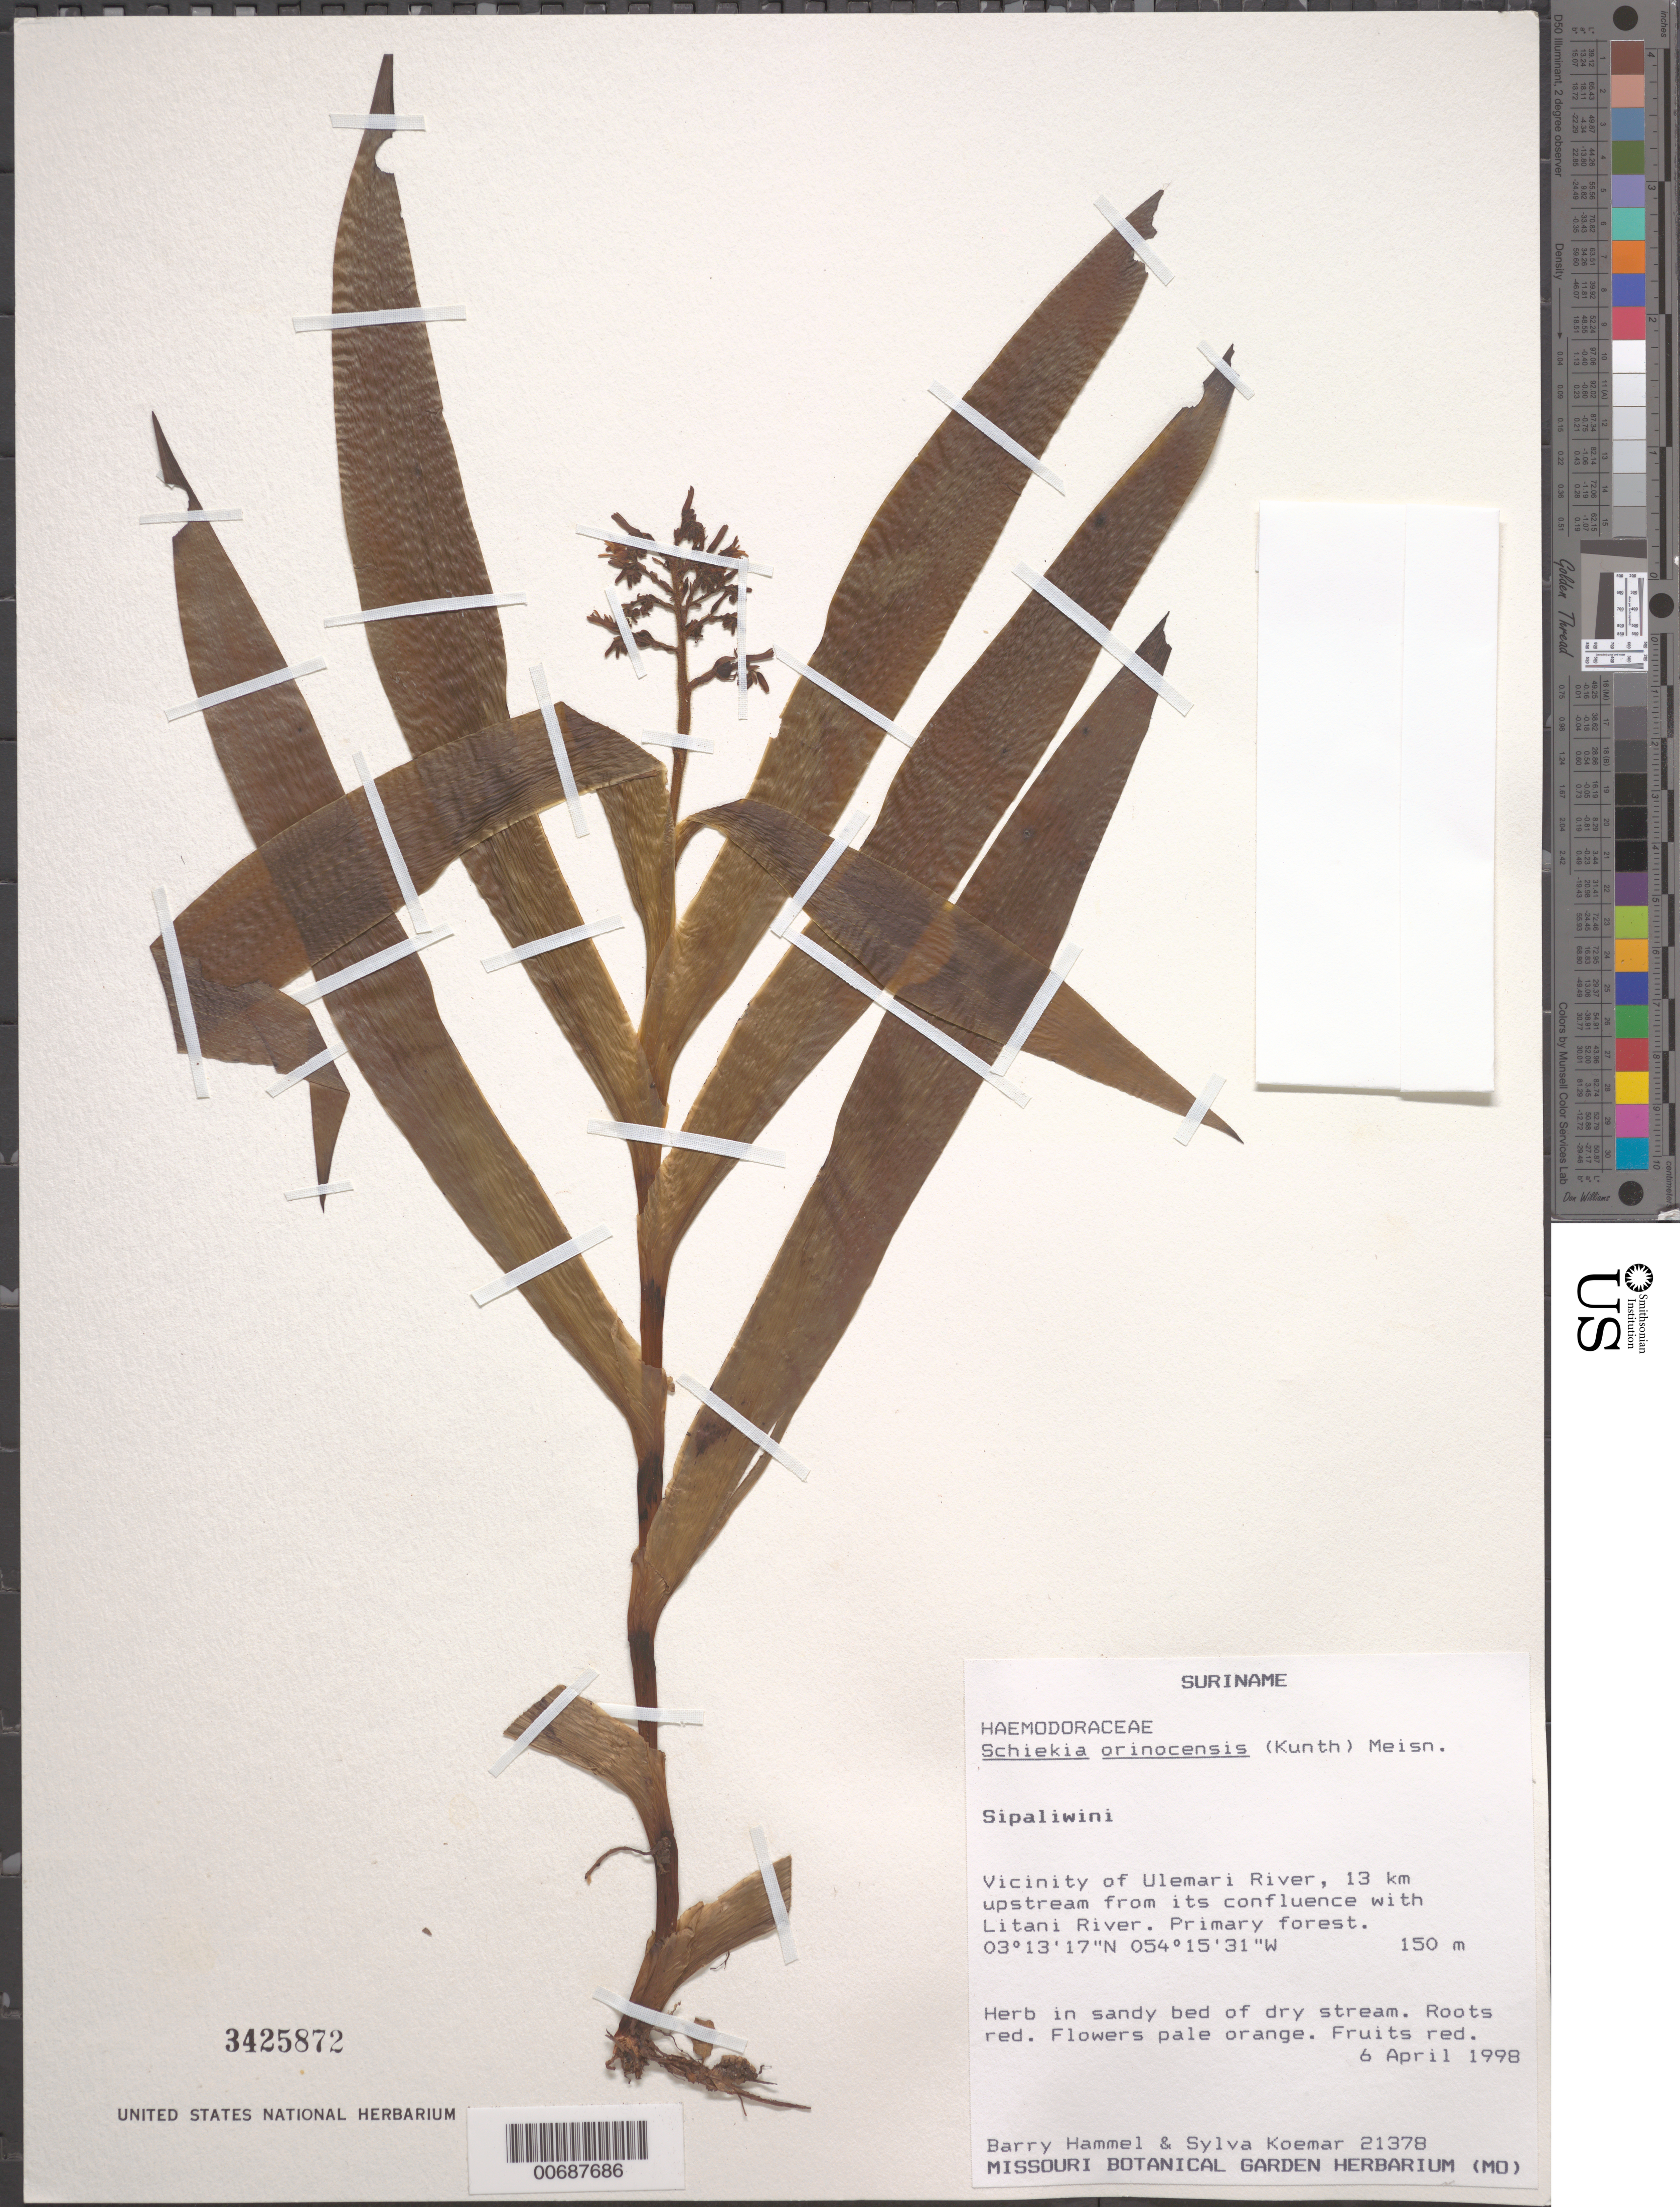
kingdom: Plantae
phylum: Tracheophyta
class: Liliopsida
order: Commelinales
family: Haemodoraceae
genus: Schiekia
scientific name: Schiekia silvestris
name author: (Maas & Stoel) Hopper et al.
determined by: Strong, Mark T., (BOT), Smithsonian Institution - National Museum of Natural History (UNITED STATES)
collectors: B. Hammel & S. Koemar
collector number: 21378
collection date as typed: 6-Apr-98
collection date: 1998-04-06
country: Suriname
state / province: Sipaliwini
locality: Ulemari R., 13 km upstream from confl. with Litani R.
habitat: Sandy bed of dry stream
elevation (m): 150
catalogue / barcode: US 3425872